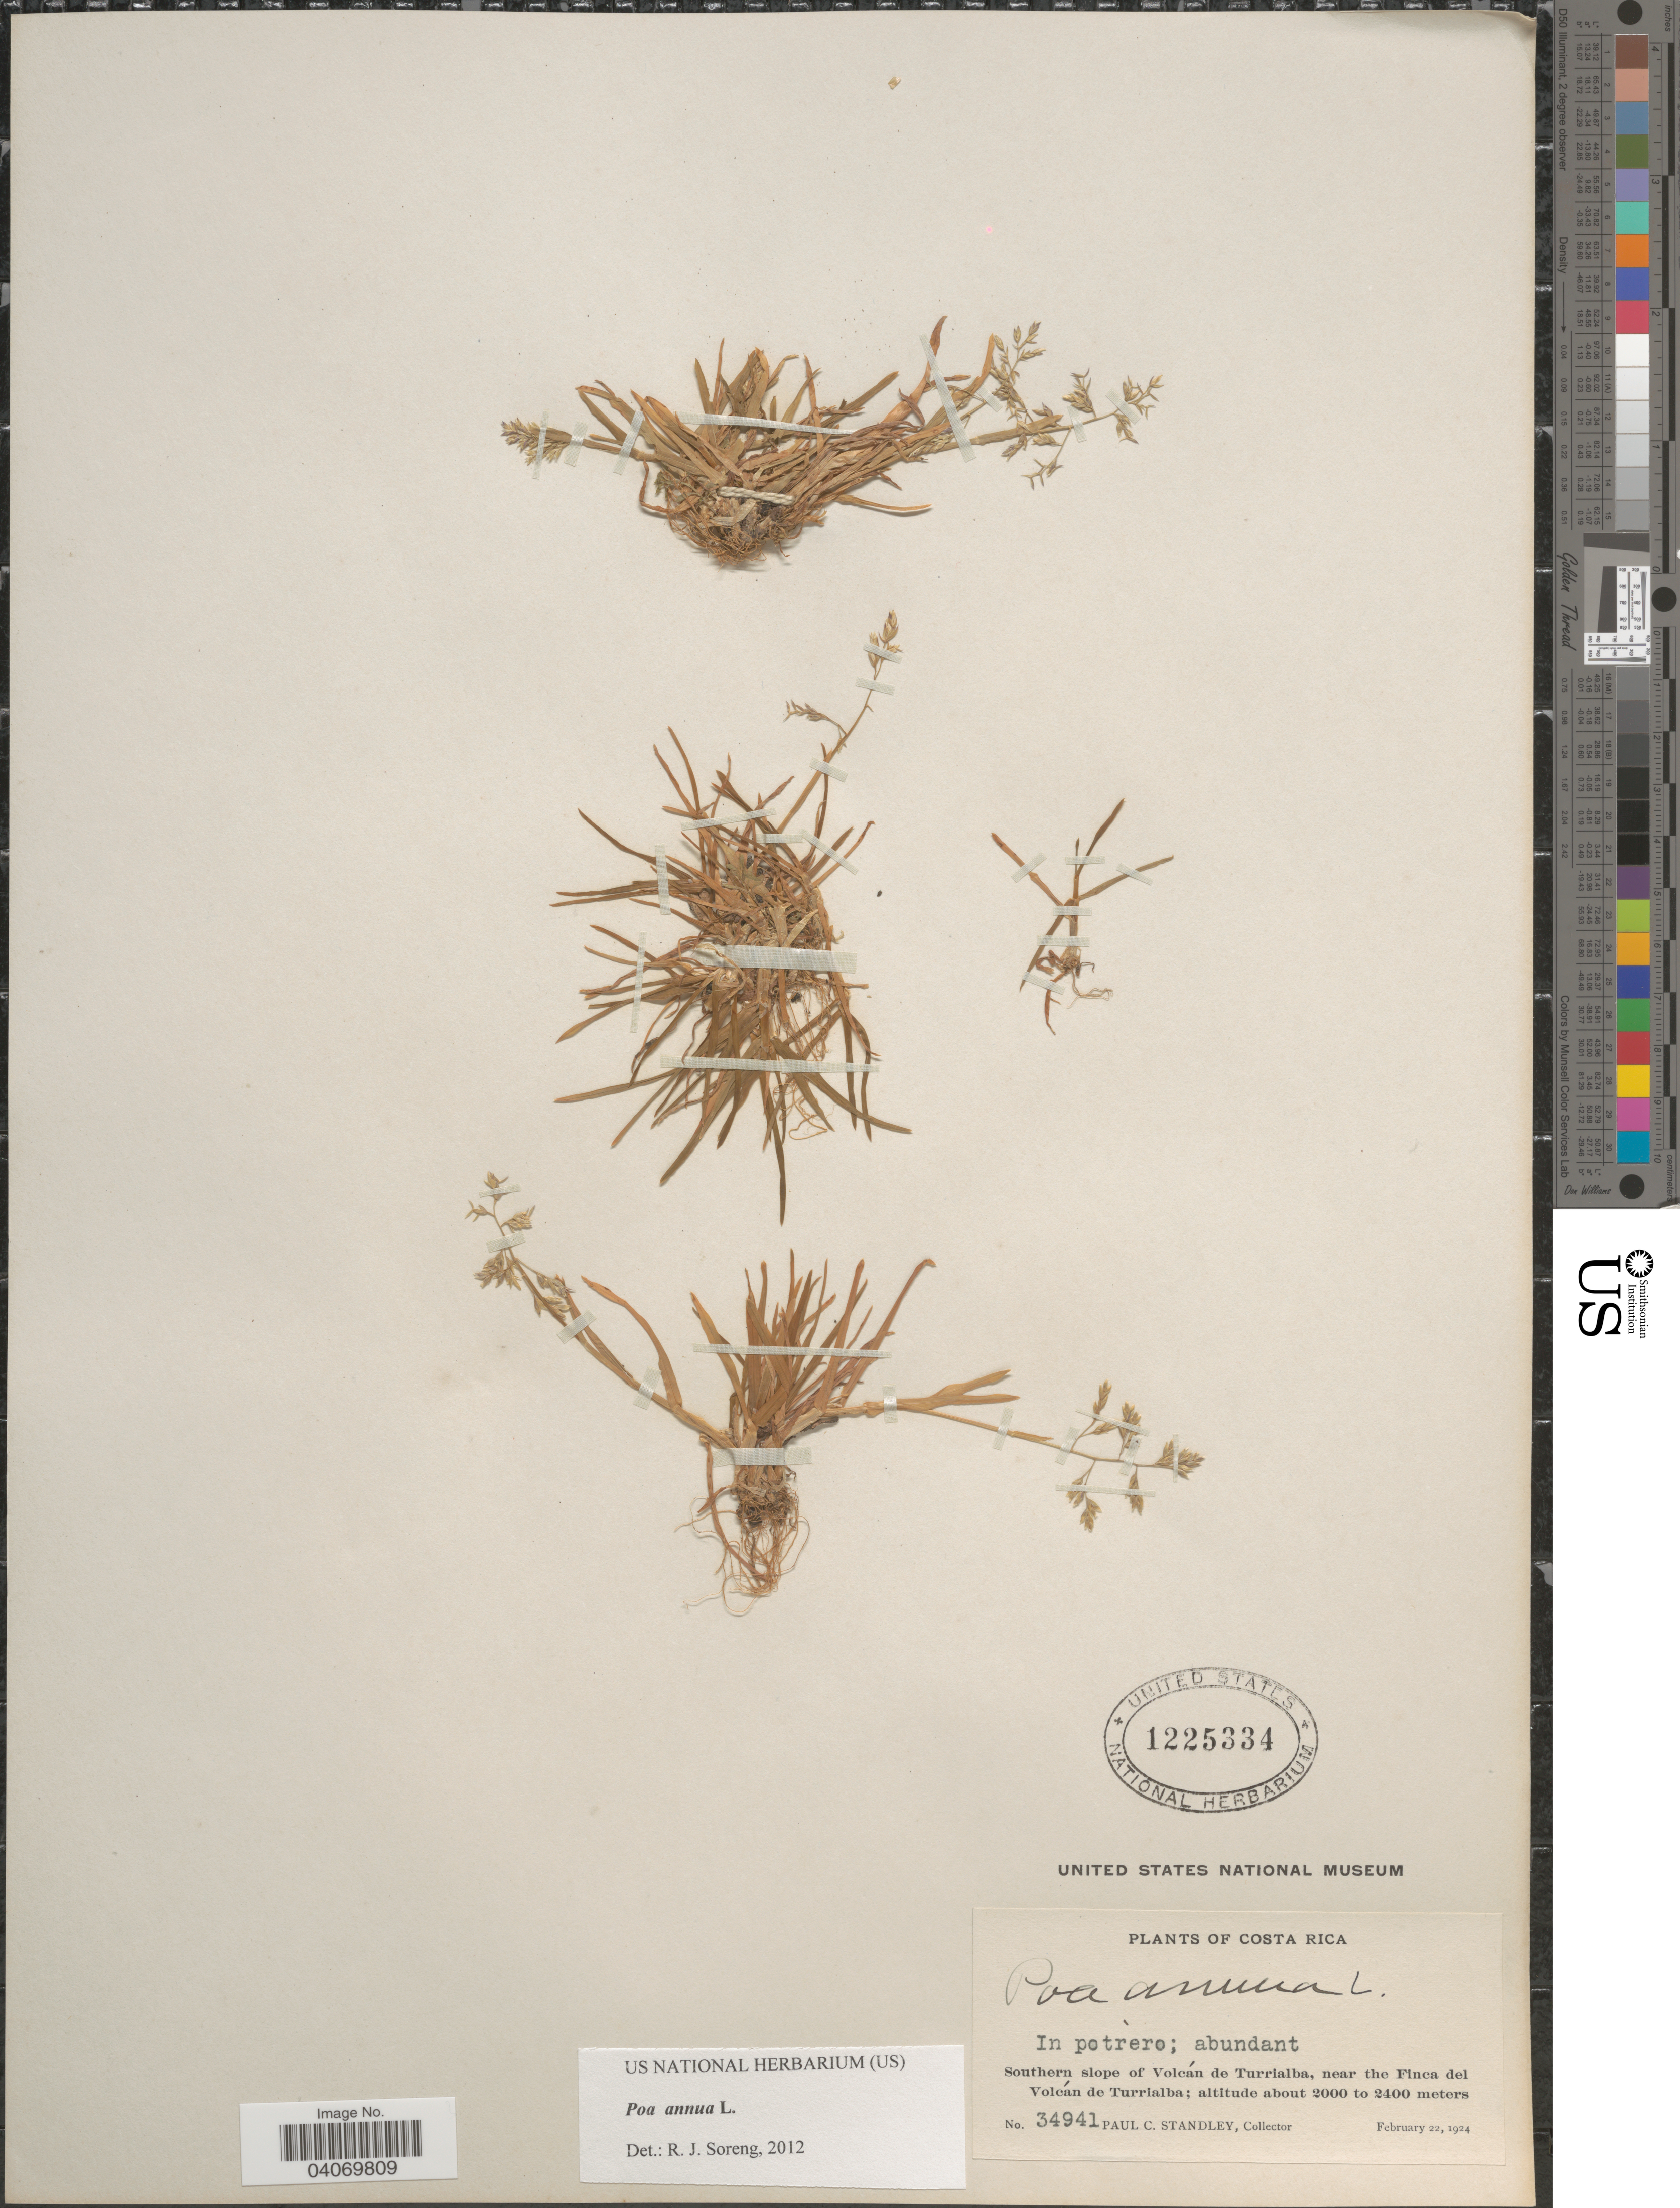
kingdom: Plantae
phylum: Tracheophyta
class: Liliopsida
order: Poales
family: Poaceae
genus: Poa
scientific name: Poa annua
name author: L.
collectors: P. C. Standley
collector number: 34941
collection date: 1924-02-22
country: Costa Rica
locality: In potrero. Southern slope of Volcán de Turrialba, near the Finca del Volcán de Turrialba.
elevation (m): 2000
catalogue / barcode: US 1225334